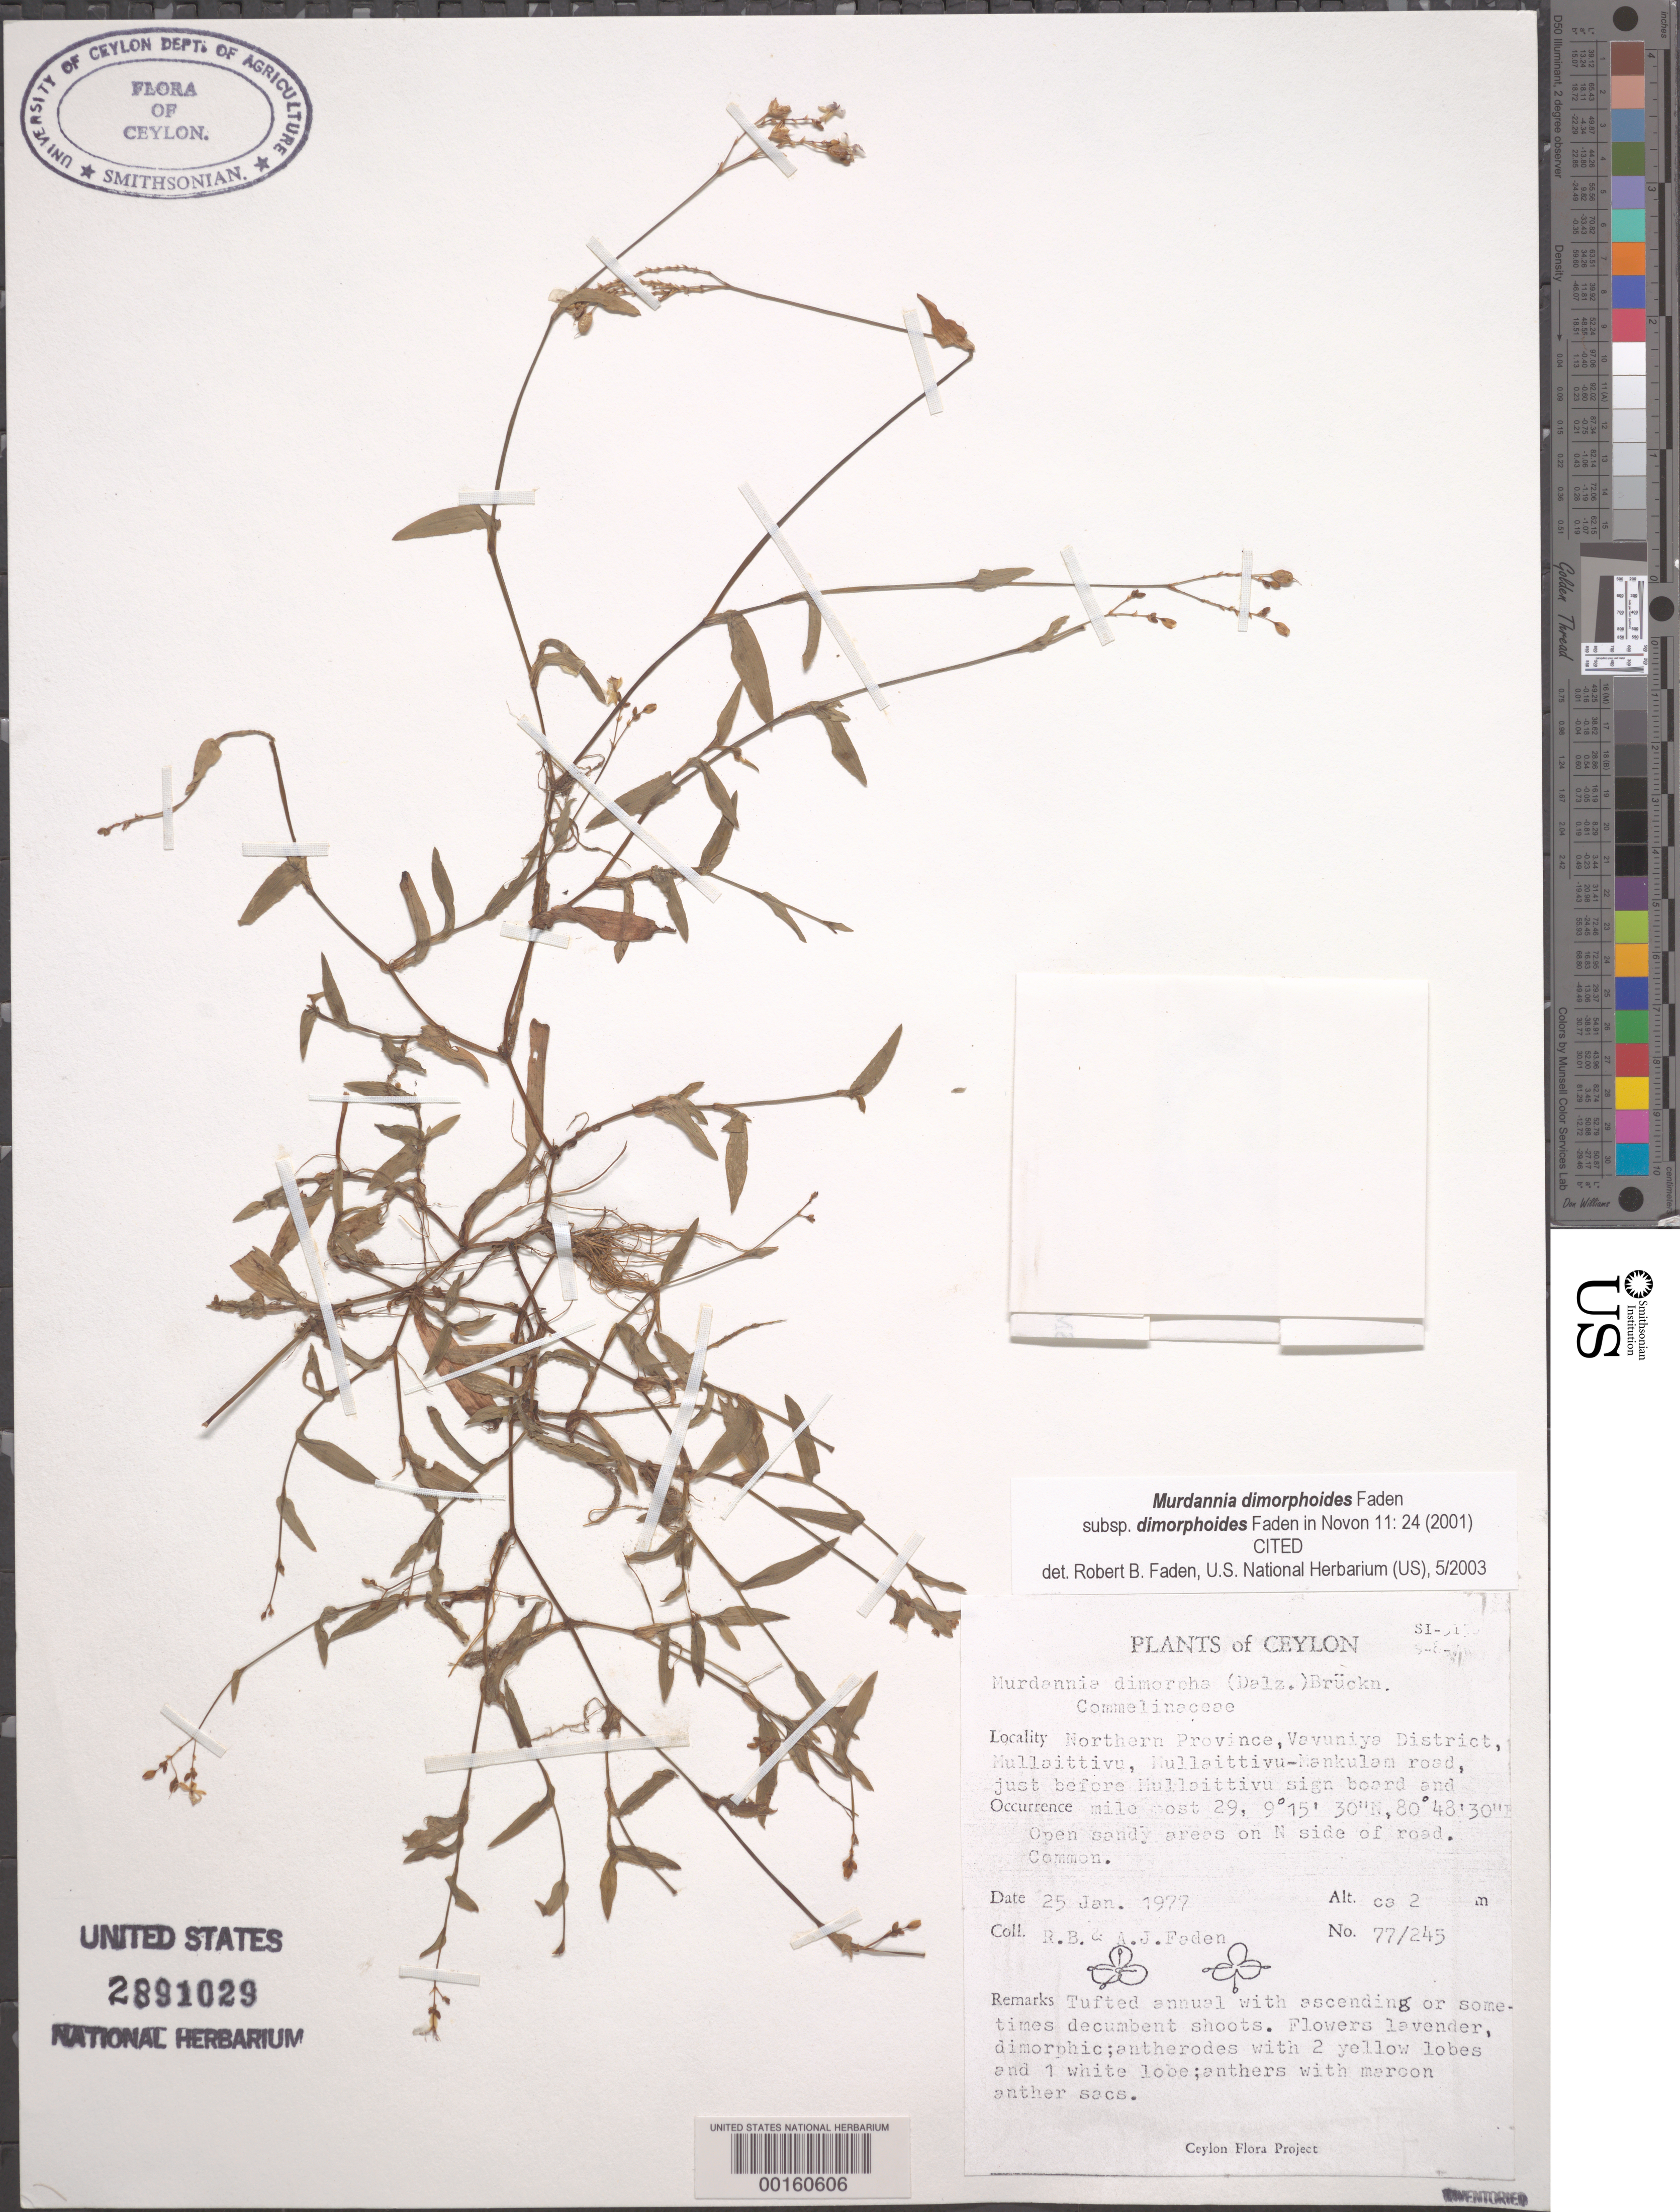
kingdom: Plantae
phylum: Tracheophyta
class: Liliopsida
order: Commelinales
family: Commelinaceae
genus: Murdannia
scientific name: Murdannia dimorphoides subsp. dimorphoides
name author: Faden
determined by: Faden, Robert B., (US), Smithsonian Institution - National Museum of Natural History (UNITED STATES)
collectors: R. B. Faden & A. J. Faden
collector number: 77/245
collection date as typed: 25 Jan 1977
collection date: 1977-01-25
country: Sri Lanka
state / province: Northern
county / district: Vavuniya Dist.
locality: Mullaittiva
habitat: Roadside area; open sand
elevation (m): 2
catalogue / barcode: US 2891029